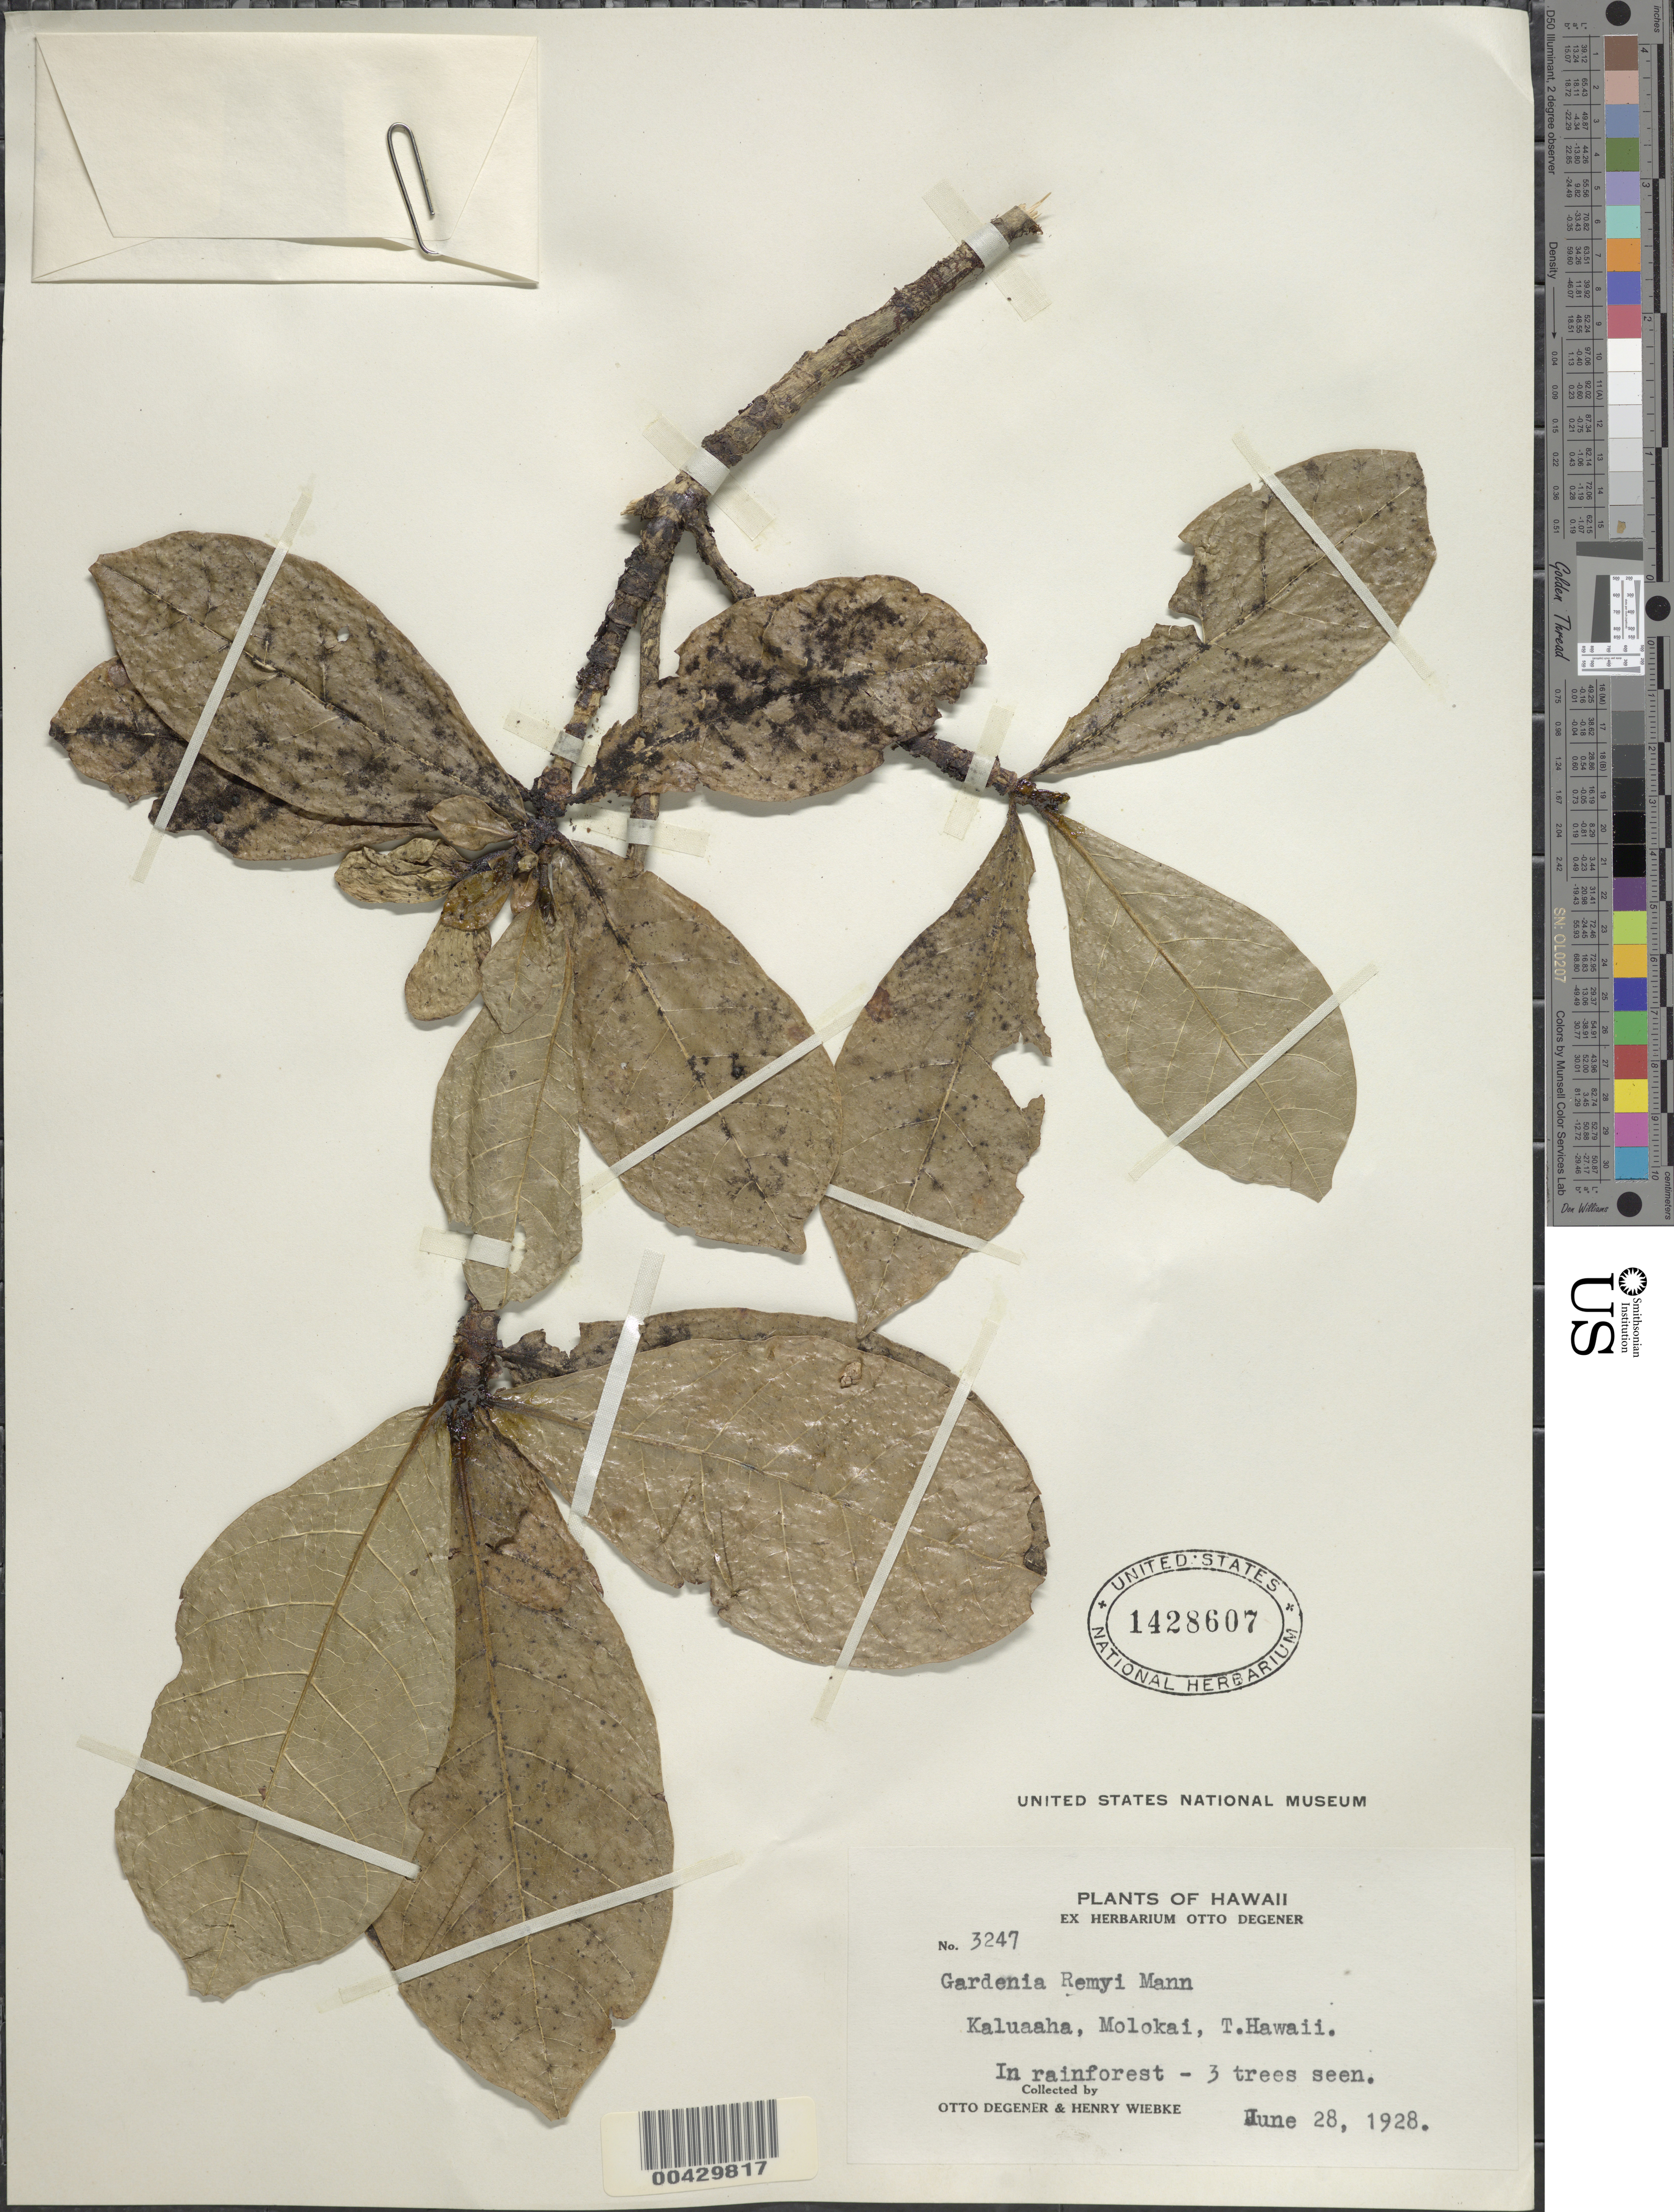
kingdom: Plantae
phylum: Tracheophyta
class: Magnoliopsida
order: Gentianales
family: Rubiaceae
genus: Gardenia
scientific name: Gardenia remyi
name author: H. Mann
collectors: O. Degener & H. Weibke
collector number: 3247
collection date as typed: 28 Jun 1928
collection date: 1928-06-28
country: United States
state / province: Hawaii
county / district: Maui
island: Moloka'i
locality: Kaluaaha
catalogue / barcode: US 1428607